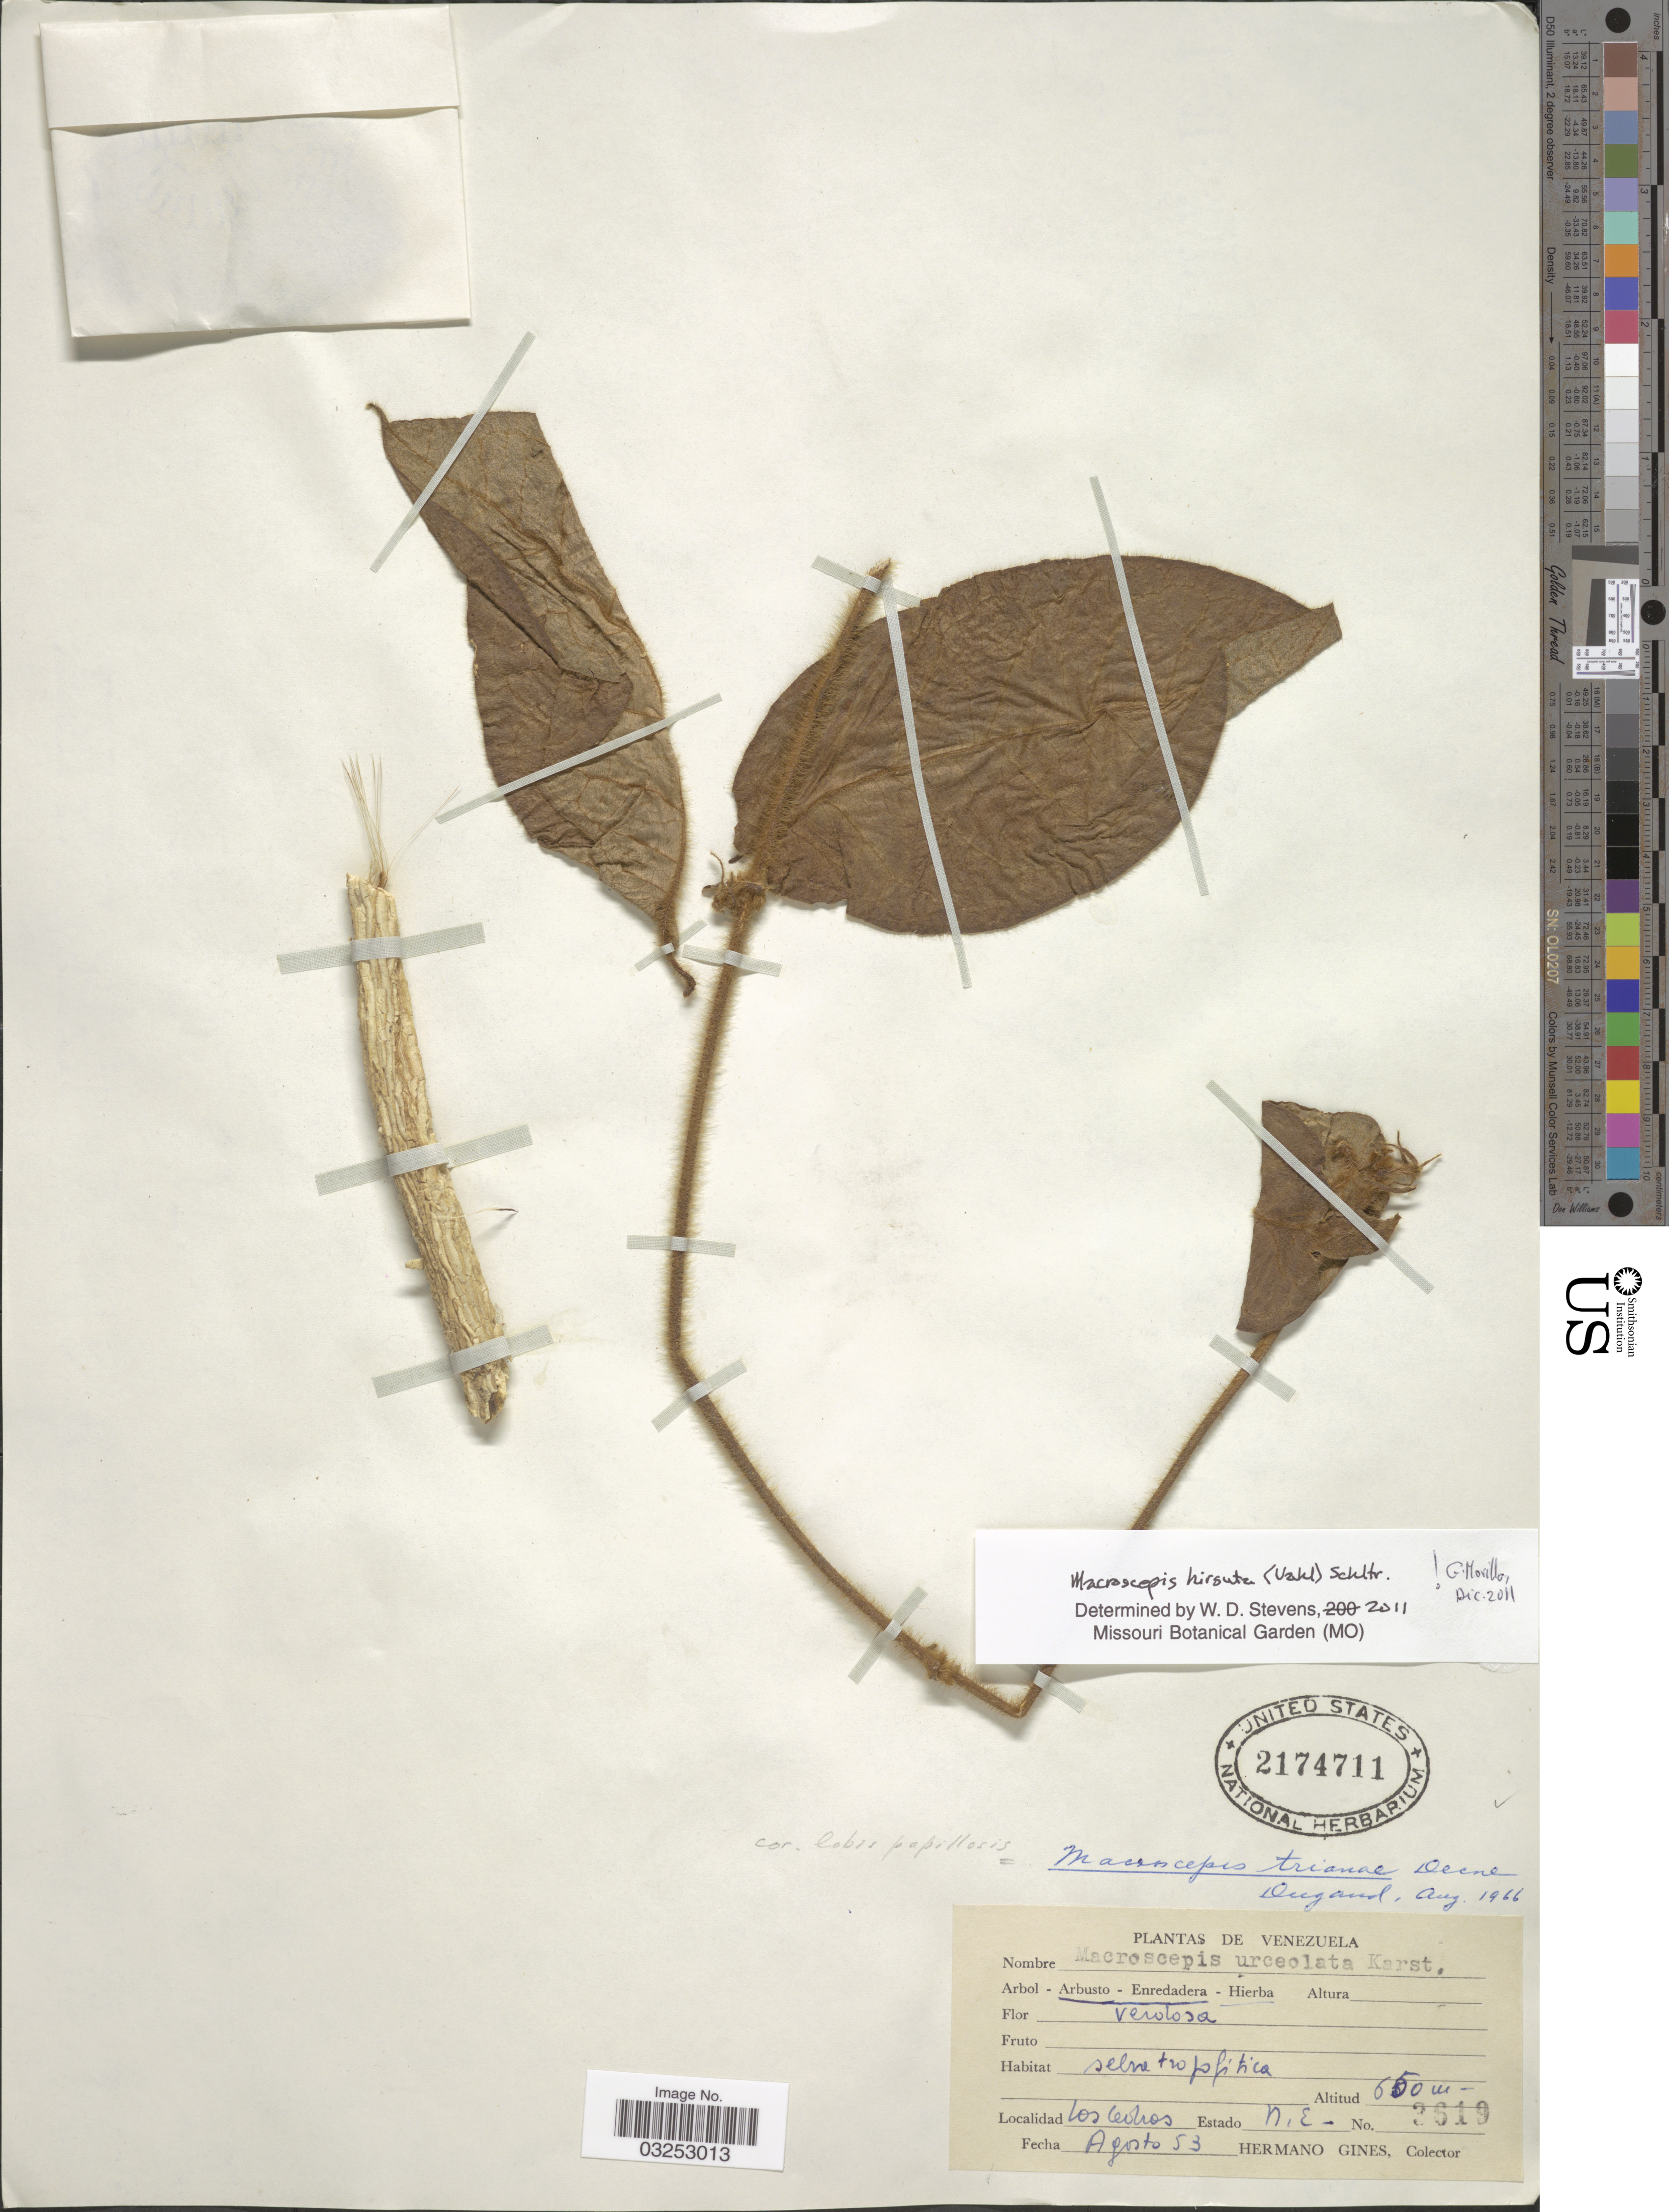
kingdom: Plantae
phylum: Tracheophyta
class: Magnoliopsida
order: Gentianales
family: Apocynaceae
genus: Macroscepis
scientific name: Macroscepis hirsuta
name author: (Vahl) Schltr.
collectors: Bro. Gines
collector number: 3619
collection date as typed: Transcribed d/m/y: /8/53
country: Venezuela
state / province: Nueva Esparta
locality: Los Cedros, Estado N.E.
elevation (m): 650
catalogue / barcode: US 2174711